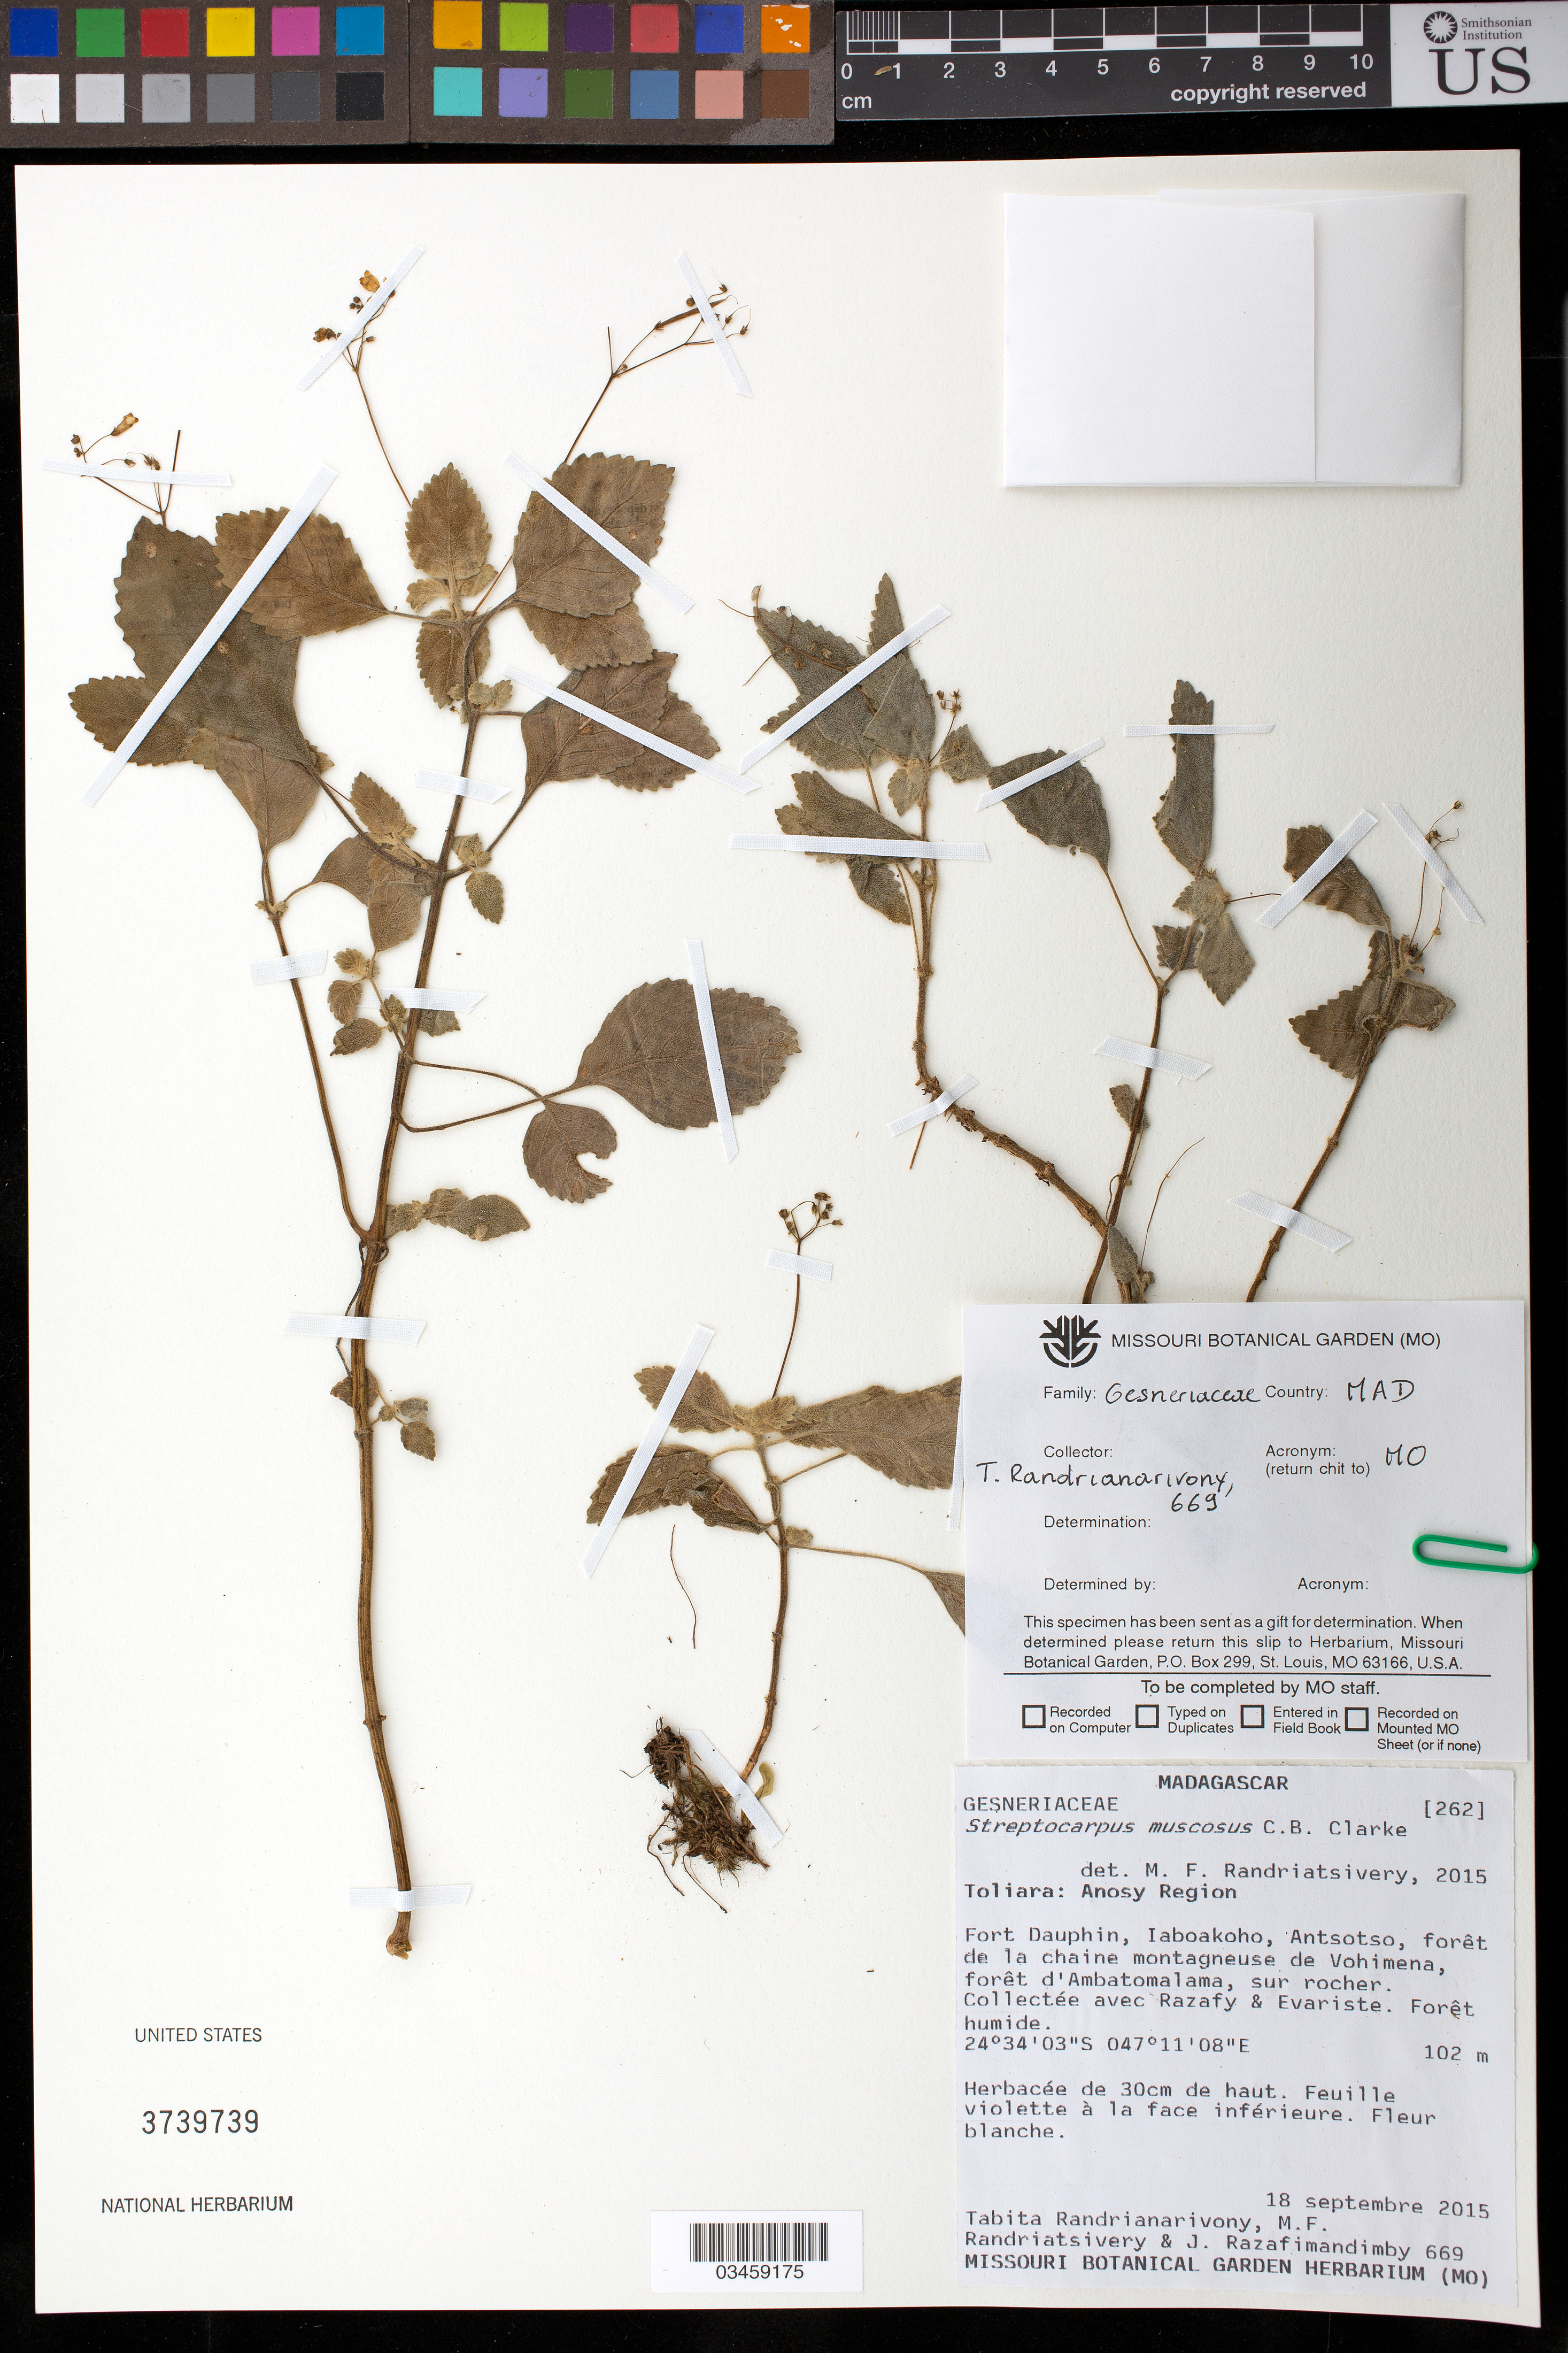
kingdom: Plantae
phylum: Tracheophyta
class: Magnoliopsida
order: Lamiales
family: Gesneriaceae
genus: Streptocarpus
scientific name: Streptocarpus muscosus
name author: C.B. Clarke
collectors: T. Randrianarivony, M. F. Randriatsivery & J. Razafimandimby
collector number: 669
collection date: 2015-09-18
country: Madagascar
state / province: Anosy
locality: Fort Dauphin, Iaboakoho, Antsotso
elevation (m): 102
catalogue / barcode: US 3739739